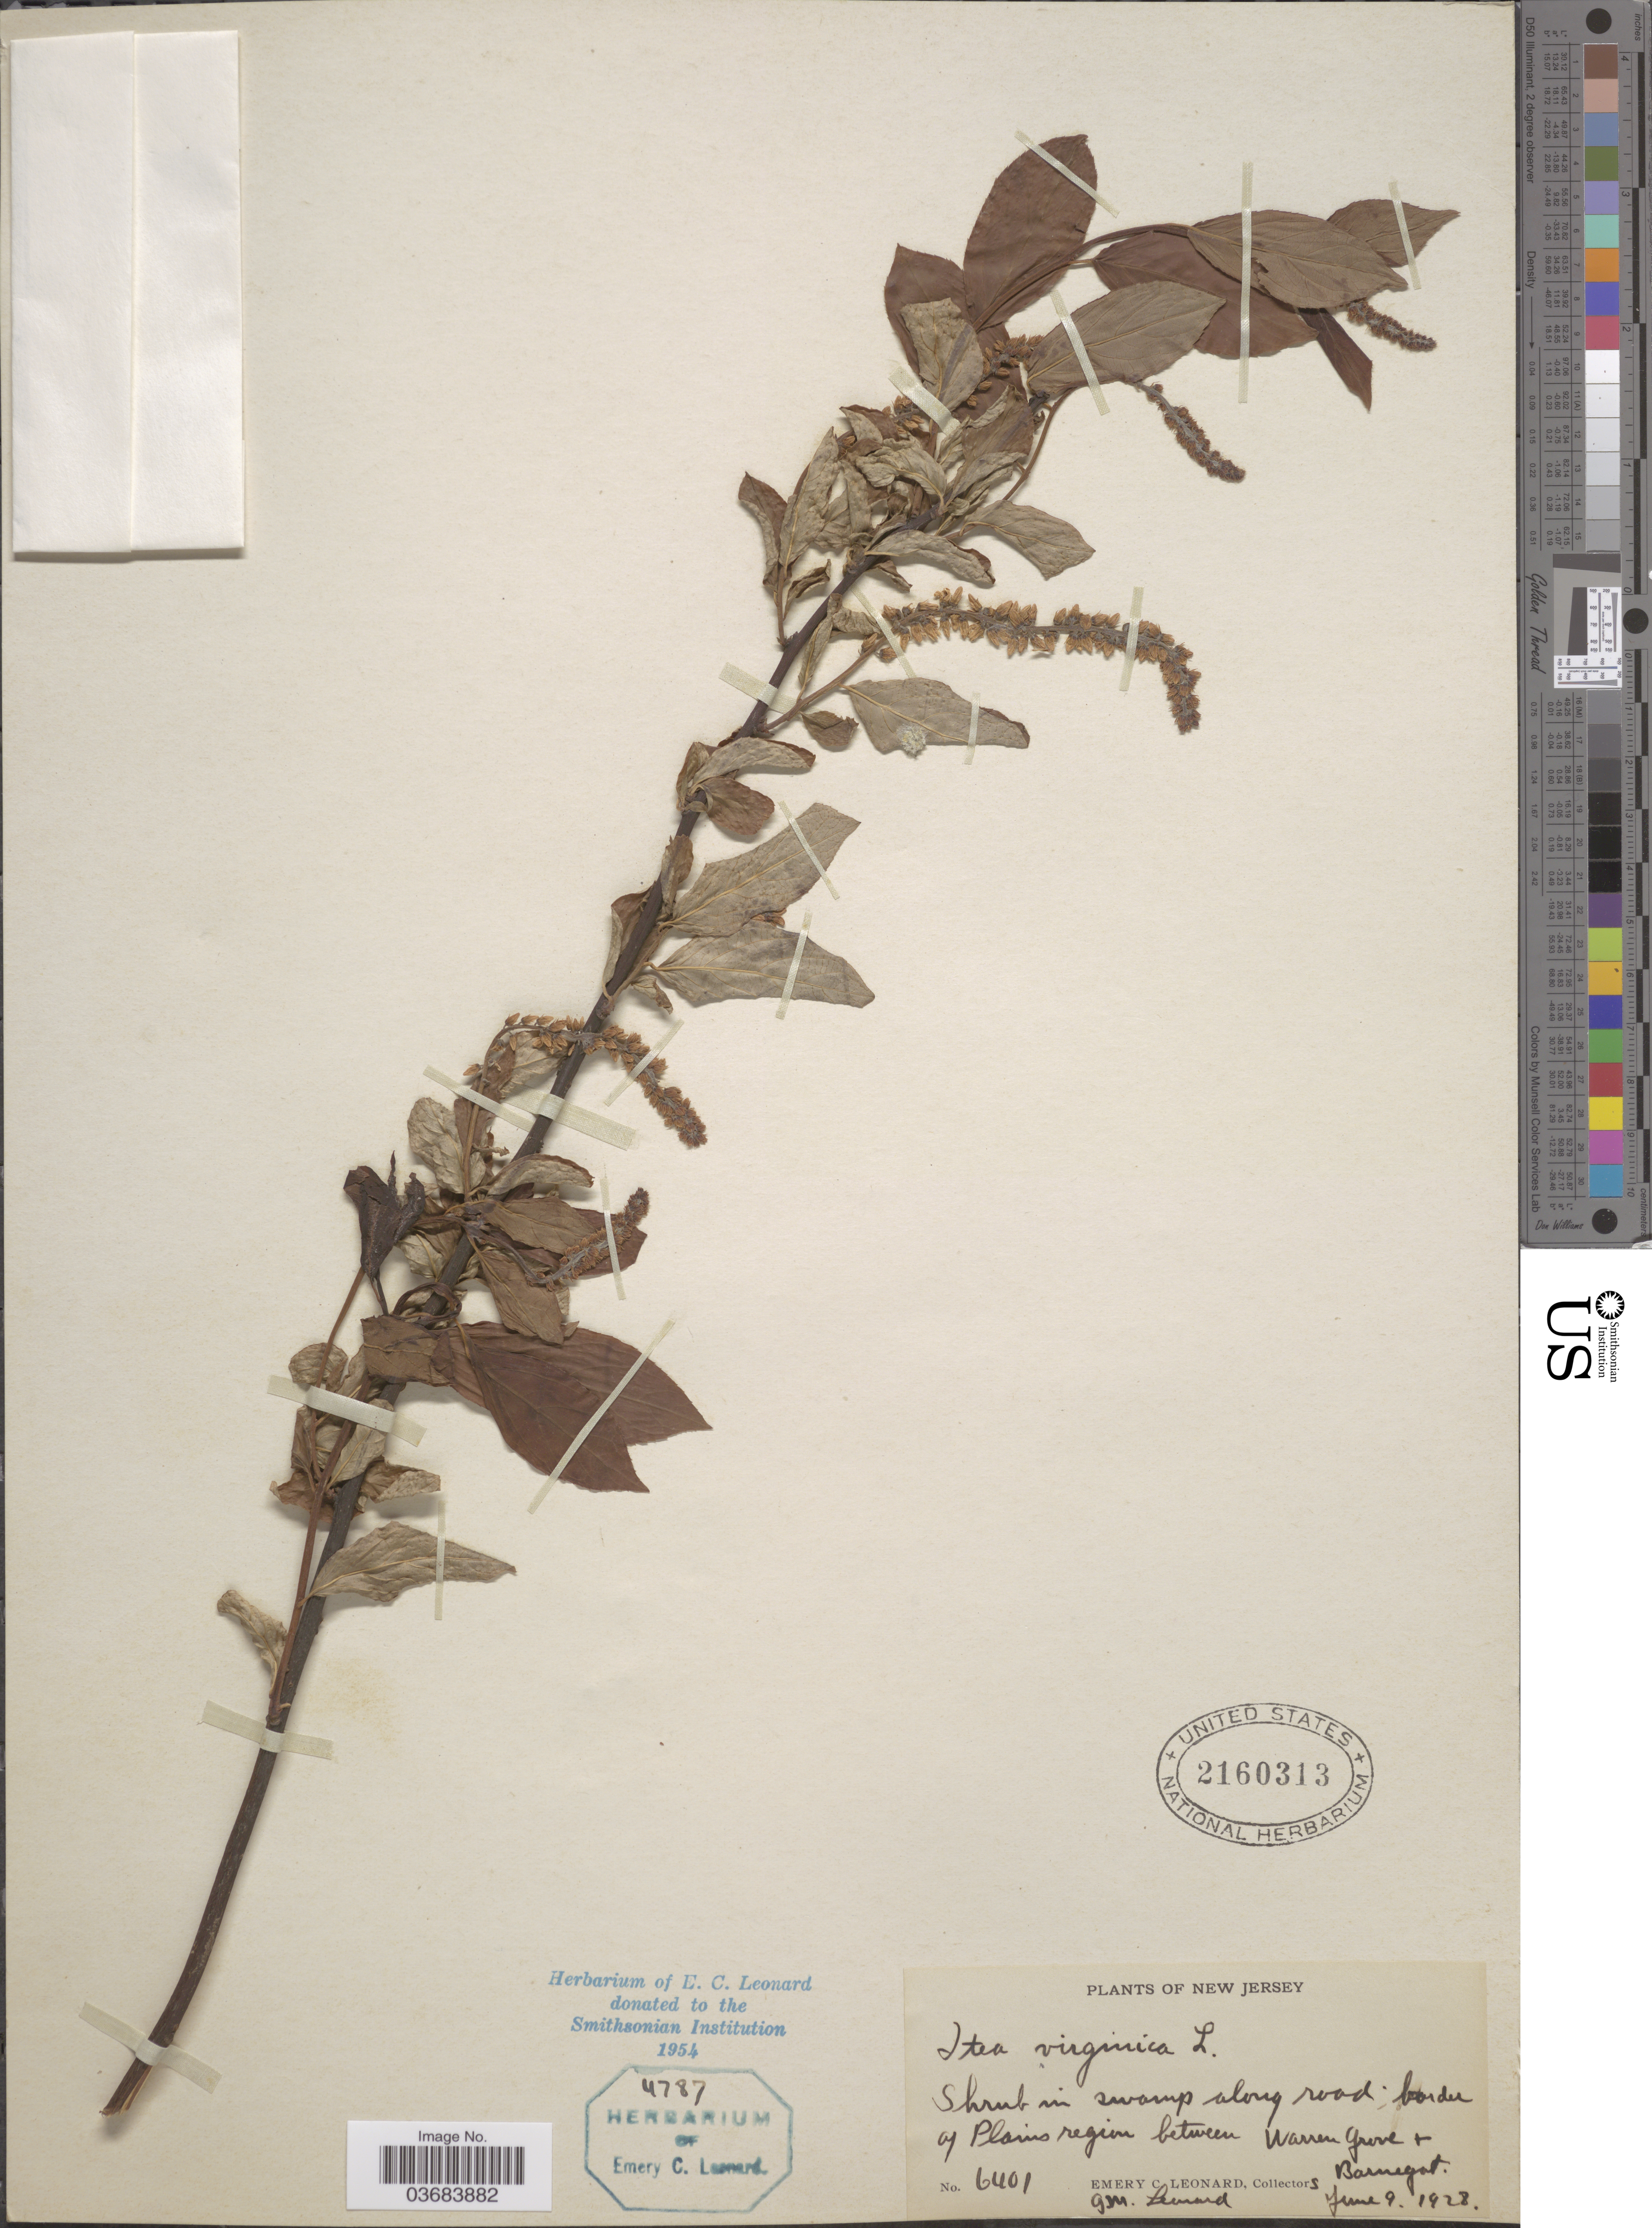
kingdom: Plantae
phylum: Tracheophyta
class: Magnoliopsida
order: Saxifragales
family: Iteaceae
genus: Itea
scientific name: Itea virginica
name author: L.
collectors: E. C. Leonard & G. M. Leonard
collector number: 6401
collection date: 1928-06-09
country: United States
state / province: New Jersey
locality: Shrub in swamp along road; border of Plains region between Warren Grove & Barnegat.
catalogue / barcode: US 2106313